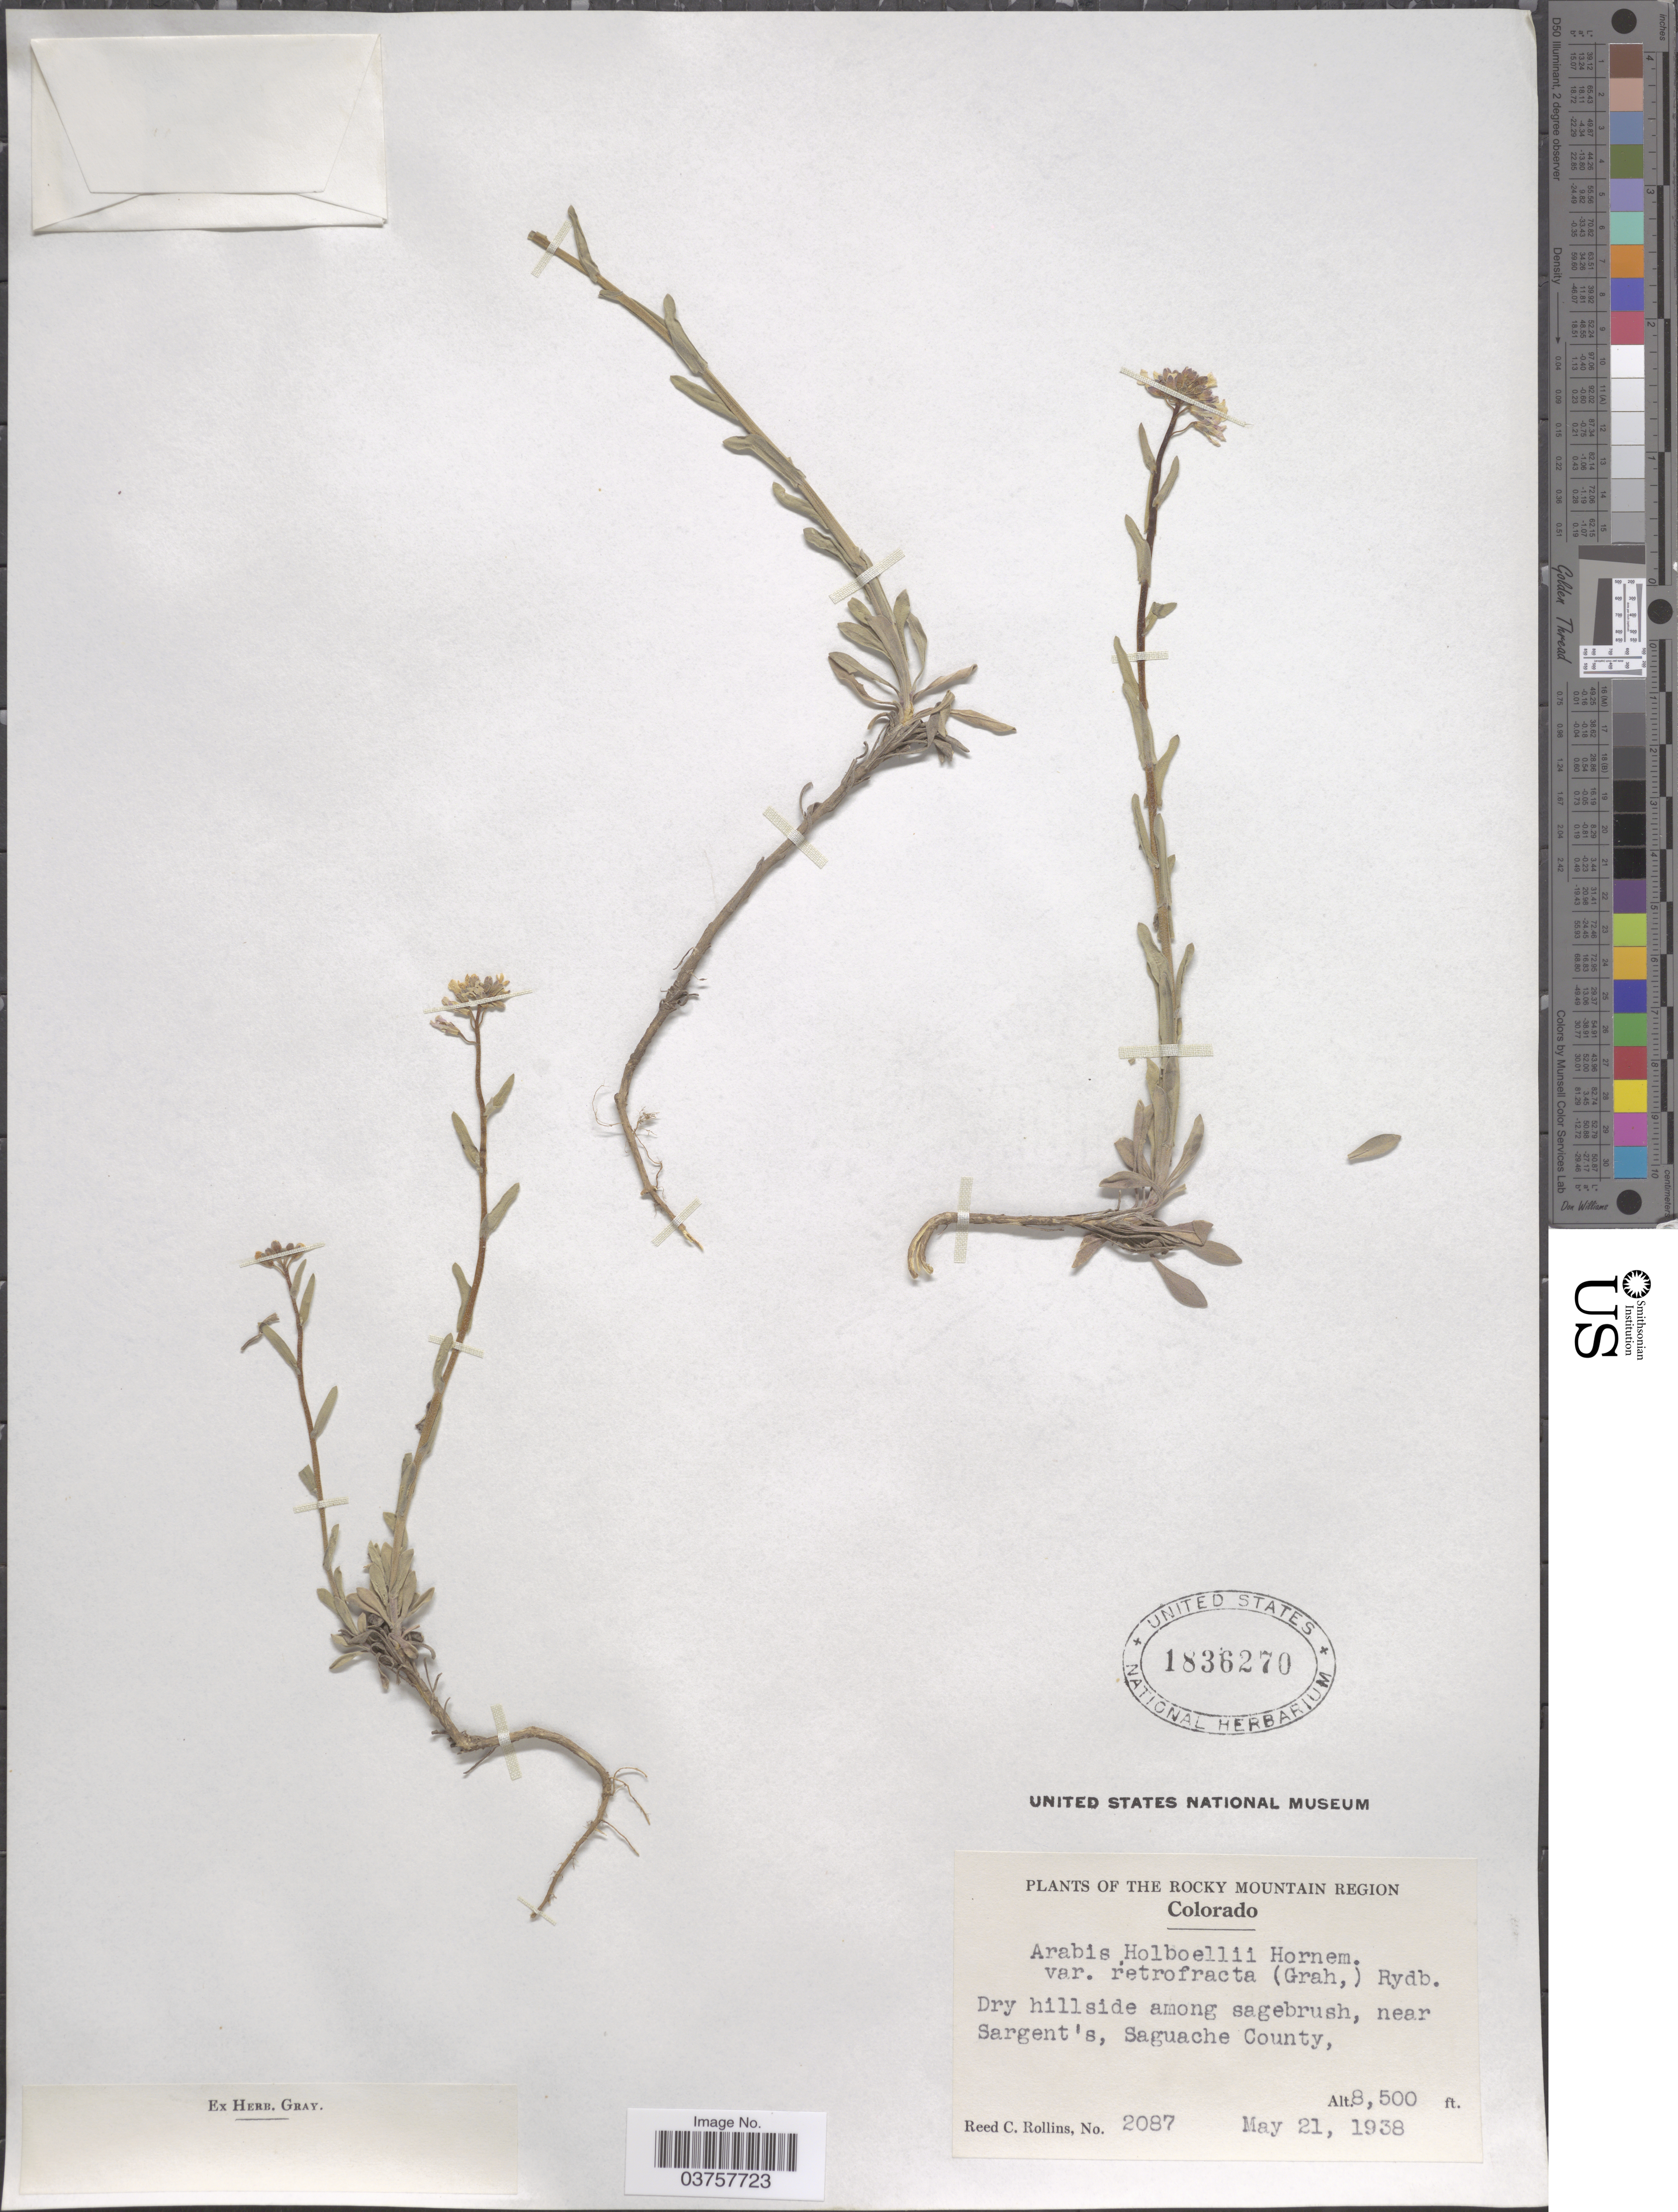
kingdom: Plantae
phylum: Tracheophyta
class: Magnoliopsida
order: Brassicales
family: Brassicaceae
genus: Arabis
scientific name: Arabis holboellii var. retrofracta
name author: Rydb.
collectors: R. C. Rollins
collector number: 2087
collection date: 1938-05-21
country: United States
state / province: Colorado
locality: The Rocky Mountain Region. Near Sargent's, Saguache County.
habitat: dry hillside among sagebrush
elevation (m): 2591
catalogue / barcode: US 1836270